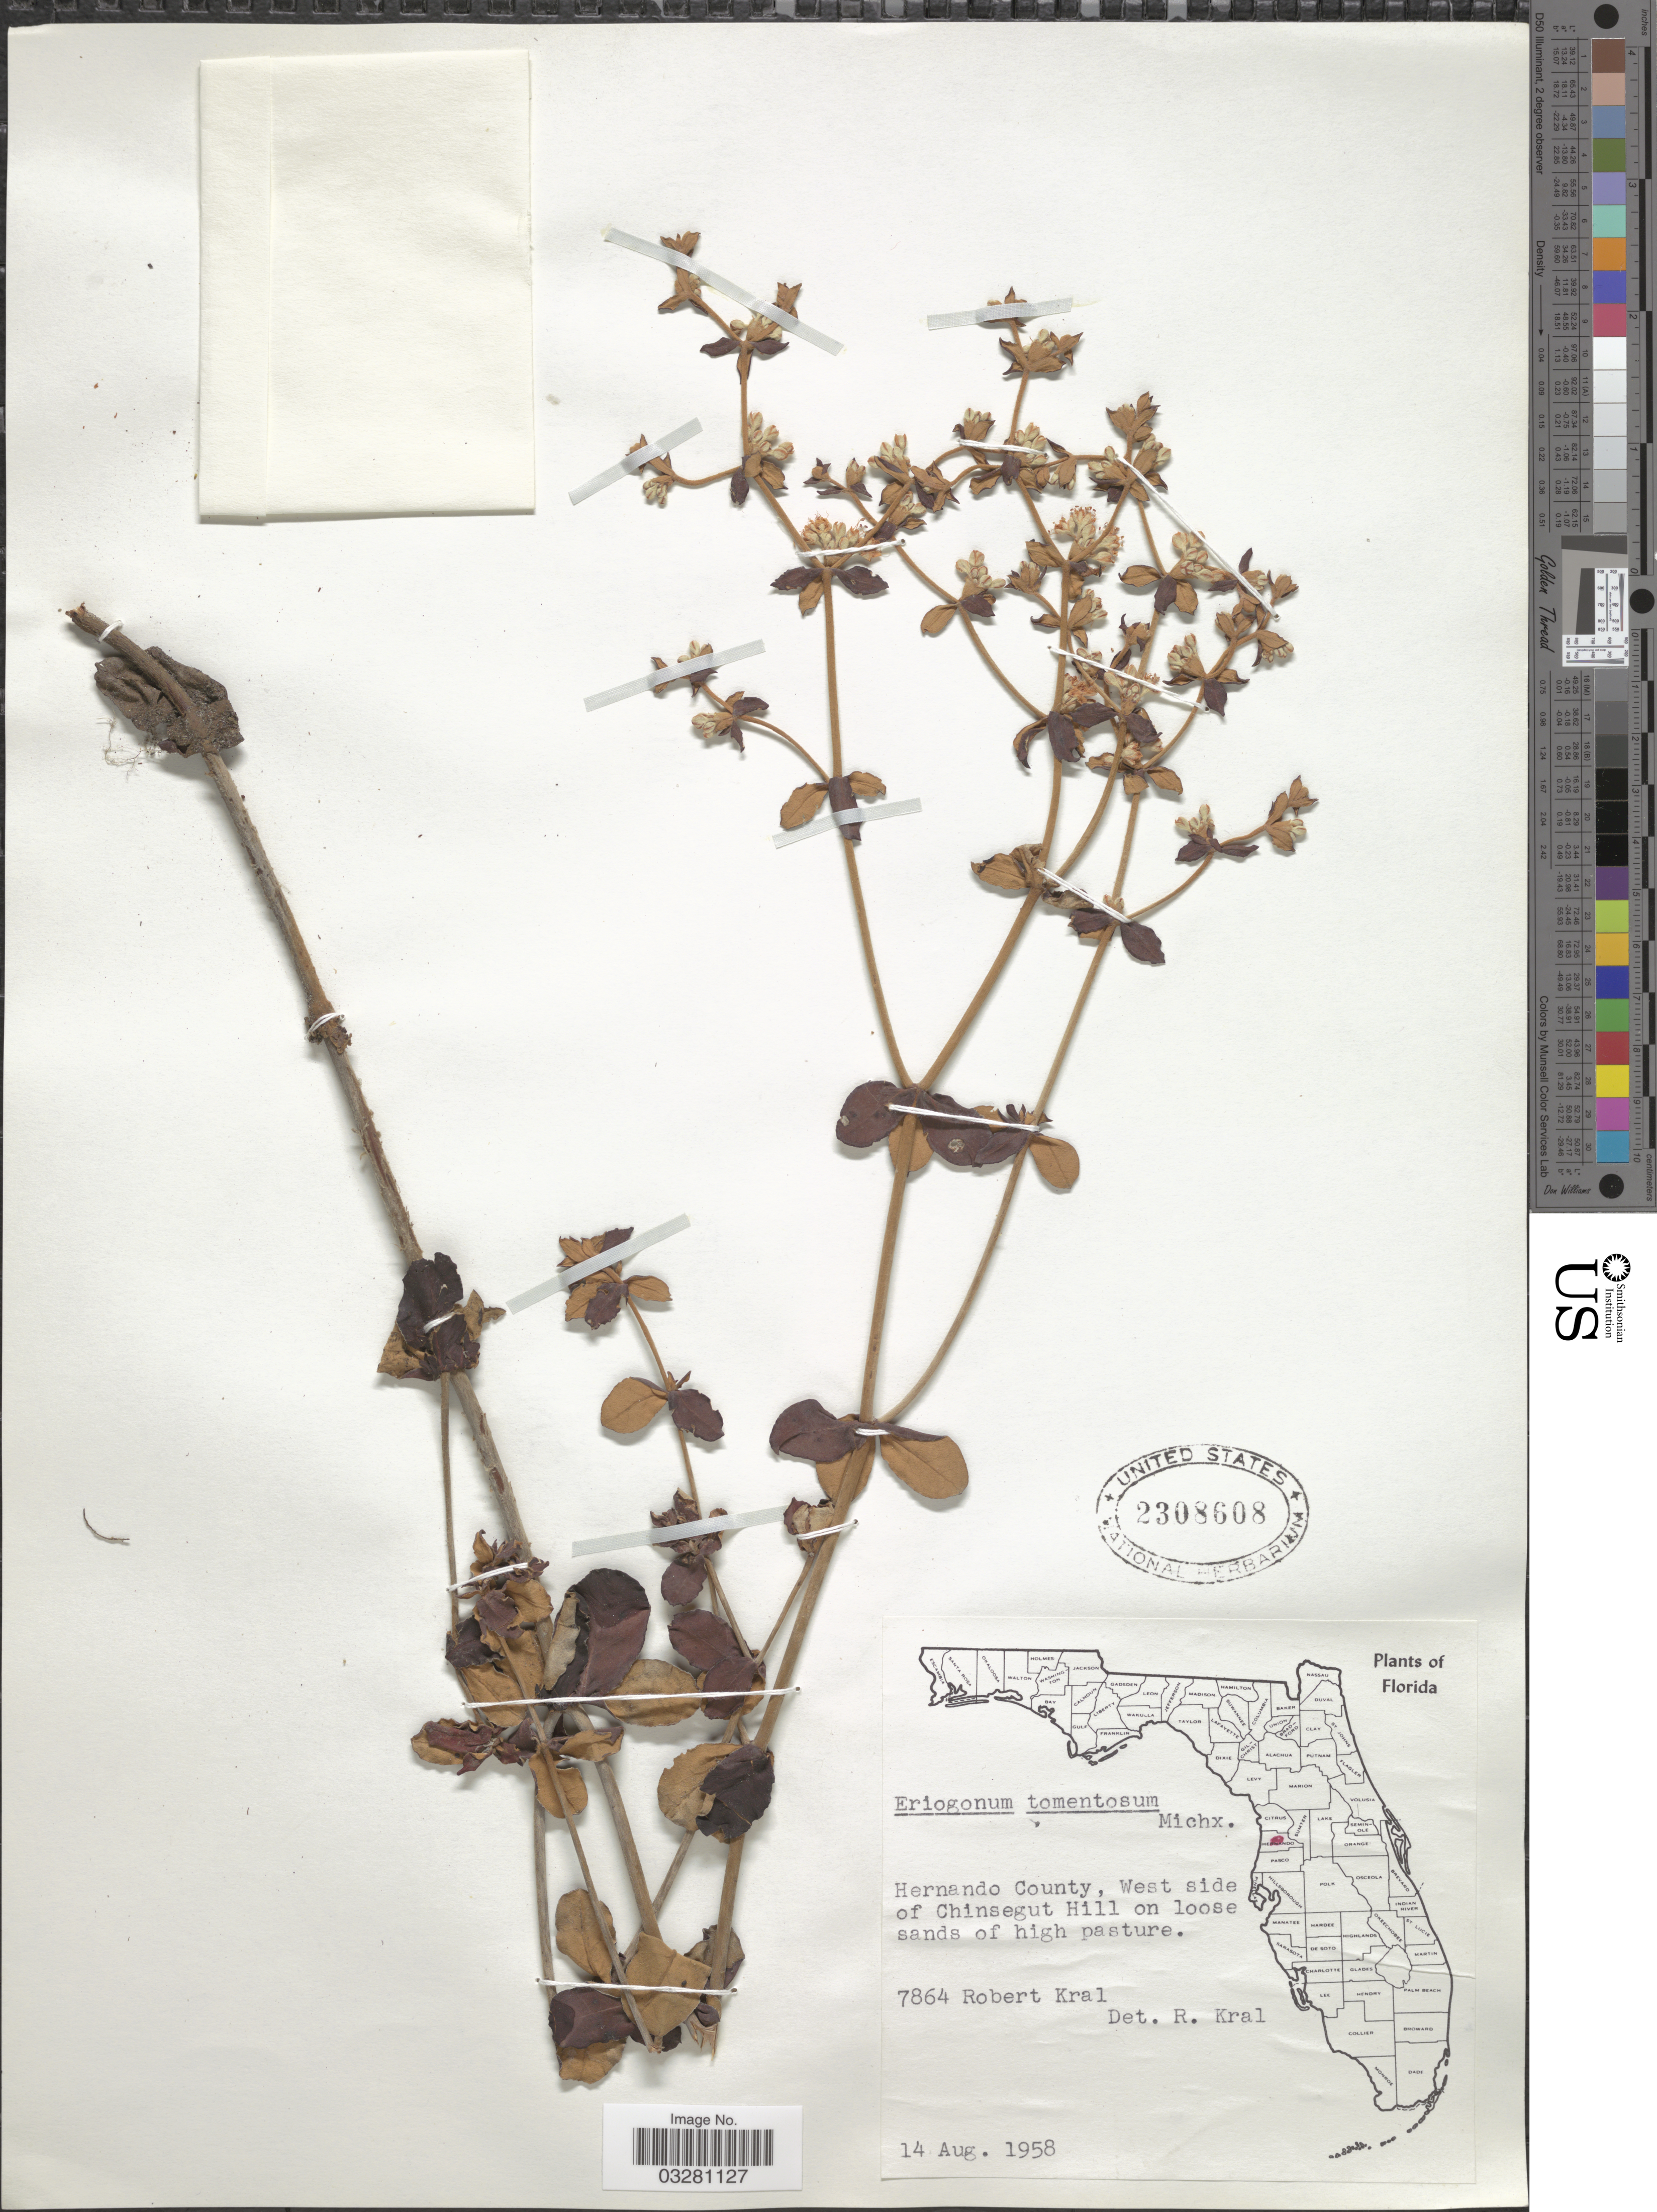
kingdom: Plantae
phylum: Tracheophyta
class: Magnoliopsida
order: Caryophyllales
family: Polygonaceae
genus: Eriogonum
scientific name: Eriogonum tomentosum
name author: Michx.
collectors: R. Kral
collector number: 7864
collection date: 1958-08-14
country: United States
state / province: Florida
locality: Hernando County, West side of Chinsegut Hill.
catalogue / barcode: US 2308608